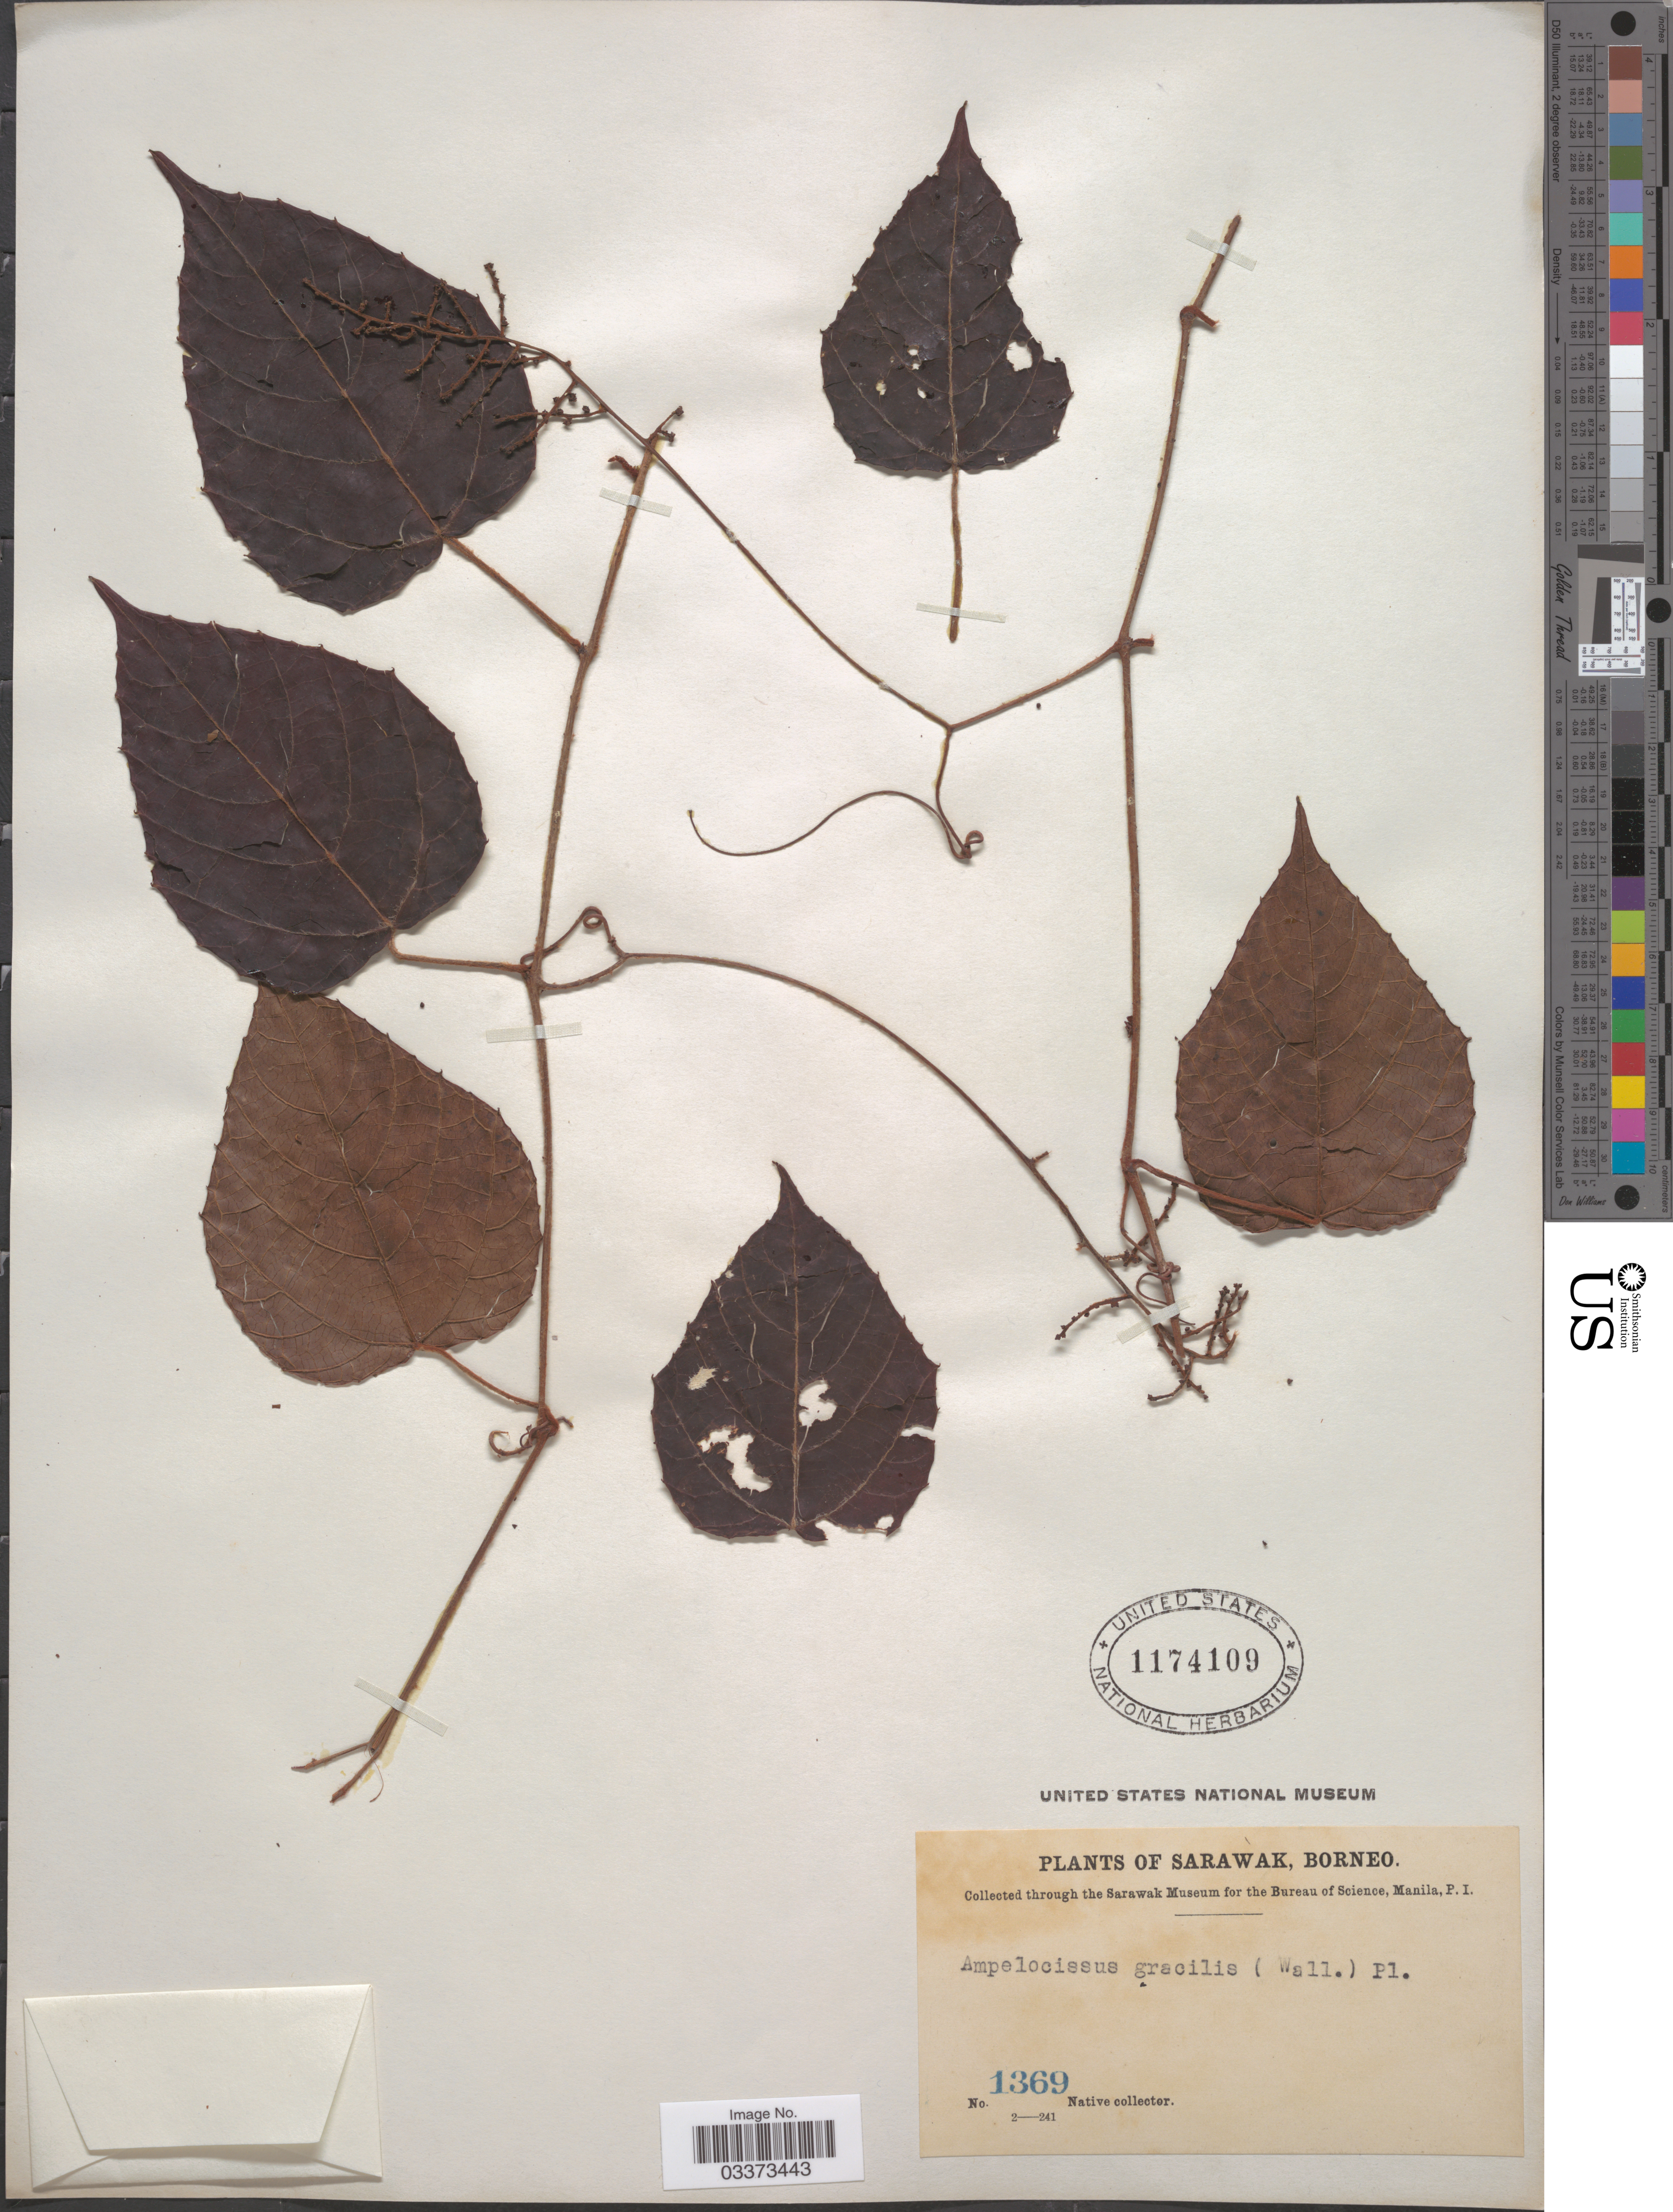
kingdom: Plantae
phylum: Tracheophyta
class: Magnoliopsida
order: Vitales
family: Vitaceae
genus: Ampelocissus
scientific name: Ampelocissus gracilis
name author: Planch.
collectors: Native collector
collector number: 1369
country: Malaysia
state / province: Sarawak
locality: Borneo.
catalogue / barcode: US 1174109